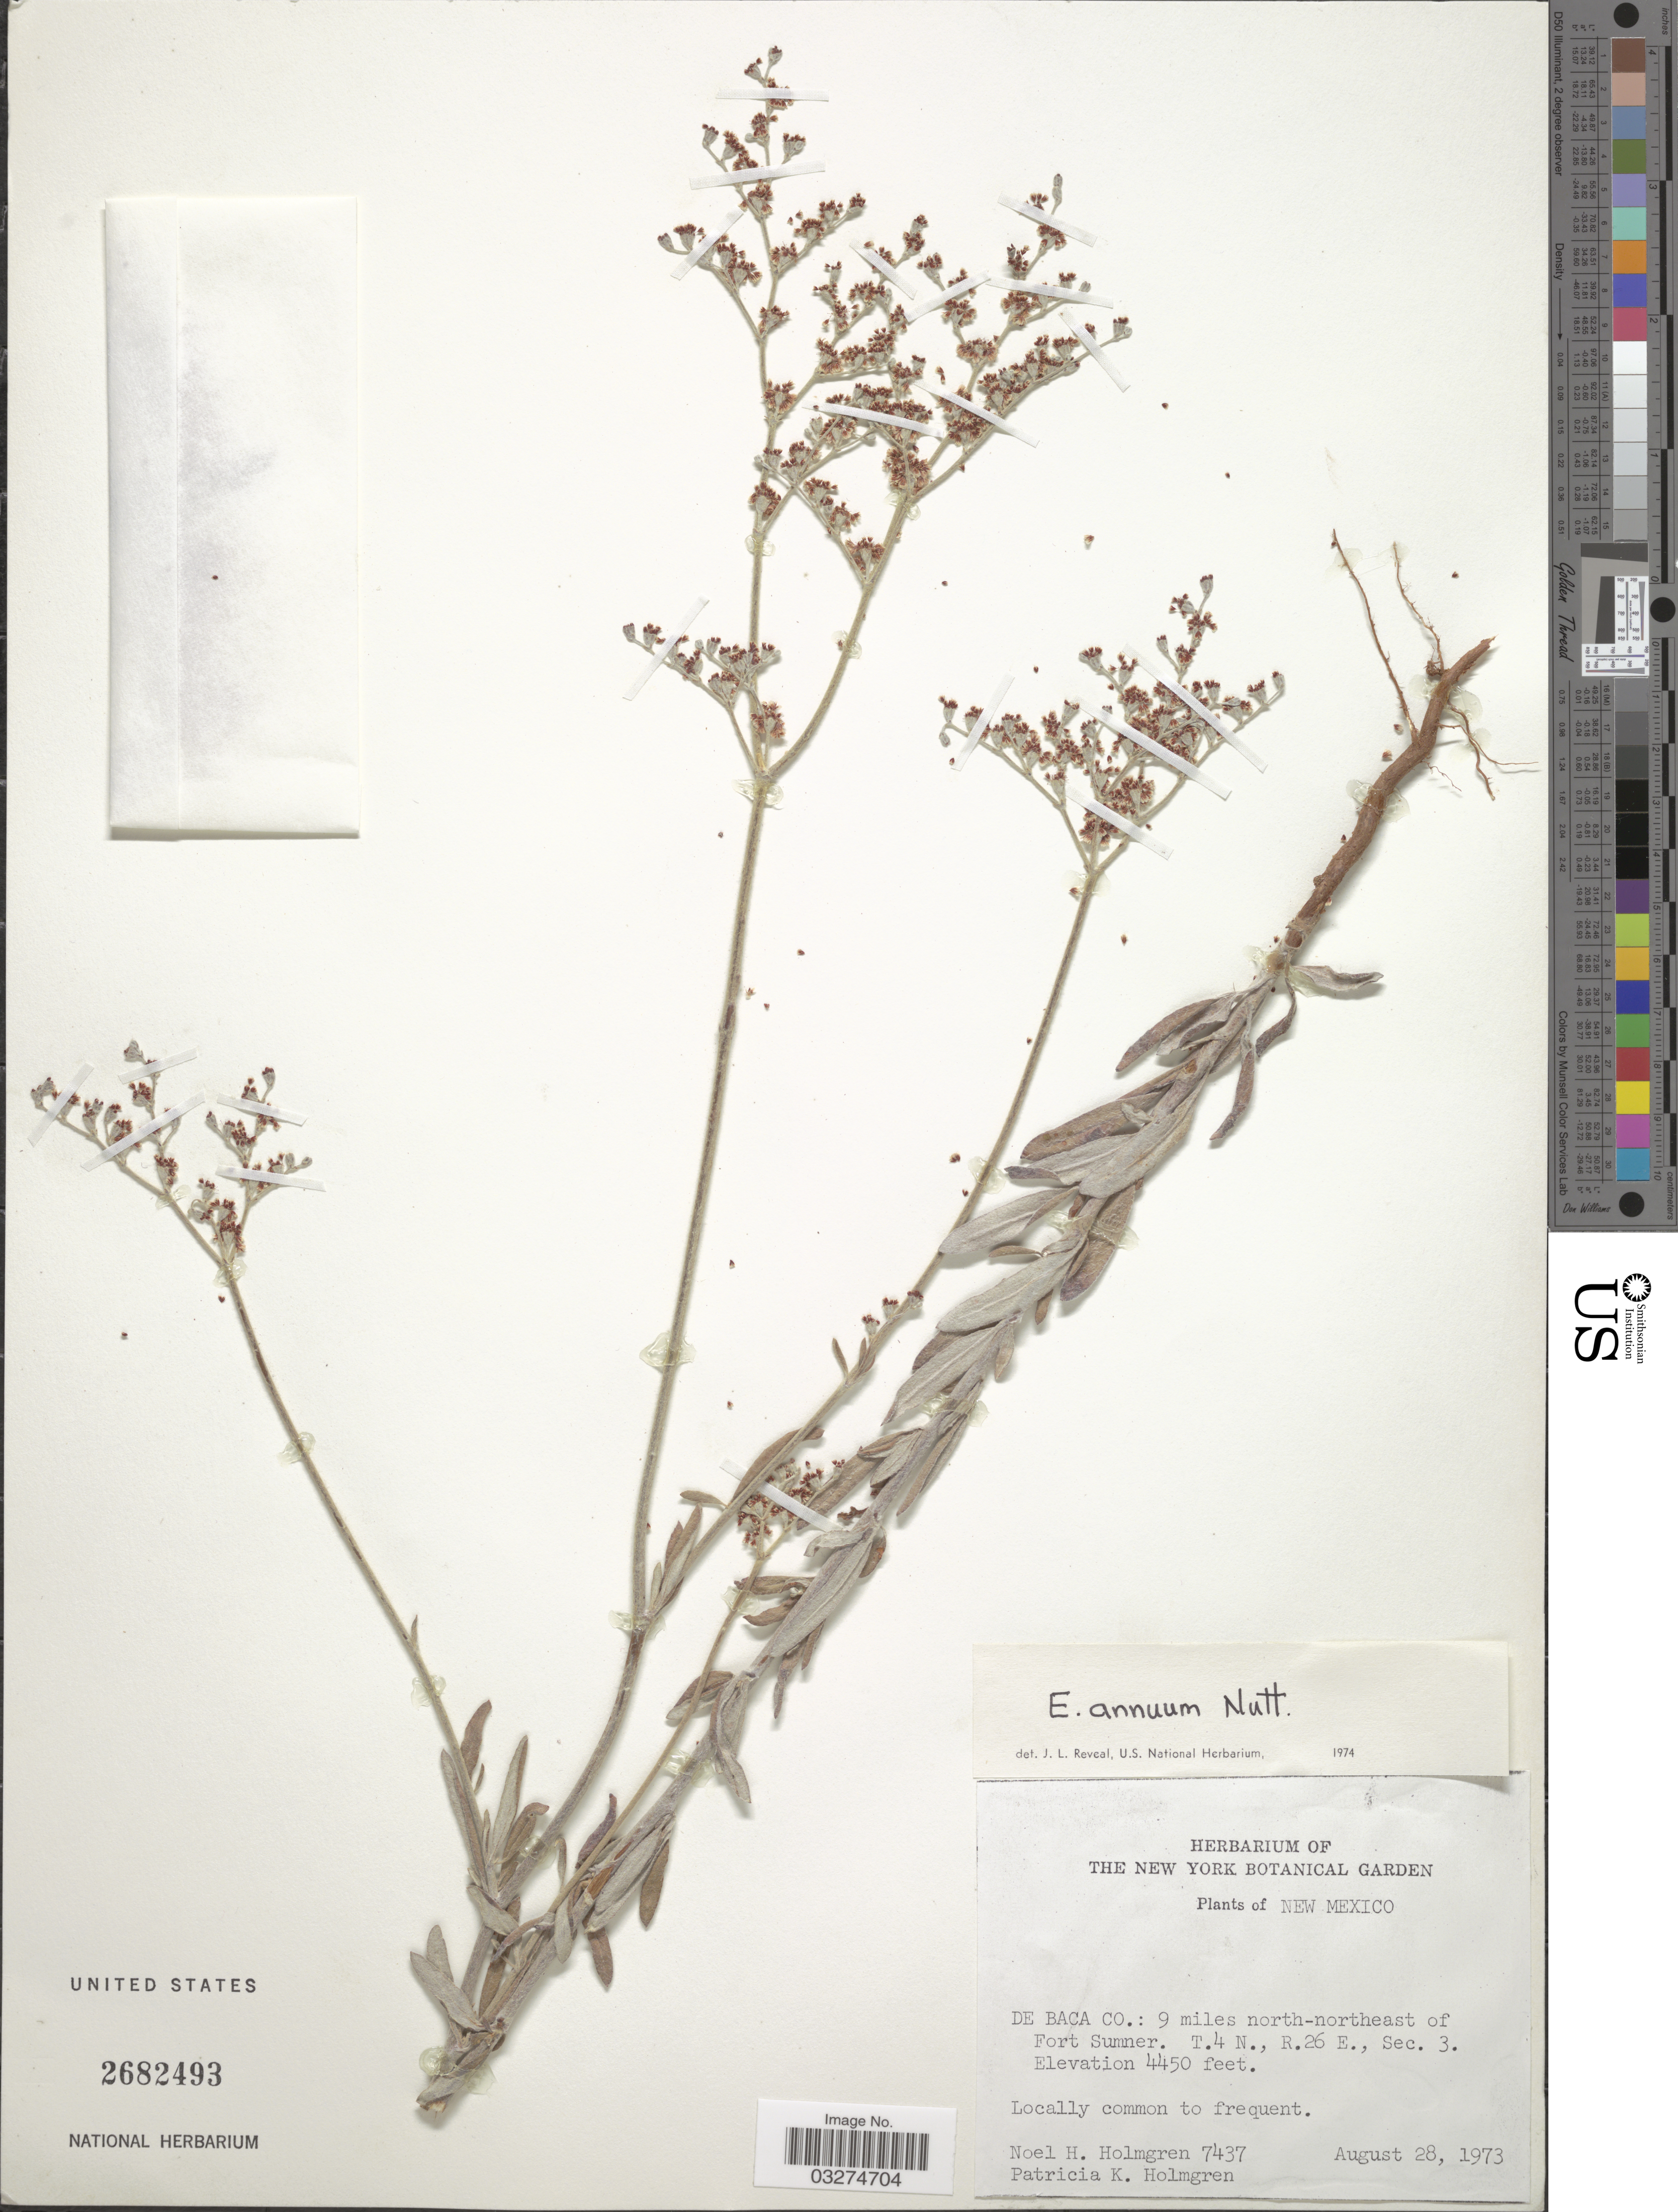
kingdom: Plantae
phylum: Tracheophyta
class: Magnoliopsida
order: Caryophyllales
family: Polygonaceae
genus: Eriogonum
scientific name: Eriogonum annuum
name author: Nutt.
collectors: N. H. Holmgren & P. K. Holmgren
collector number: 7437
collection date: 1973-08-28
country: United States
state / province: New Mexico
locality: De Baca Co.: 9 miles north-northeast of Fort Sumner. T.4 N., R.26 E., Sec. 3.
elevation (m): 1356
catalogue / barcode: US 2682493